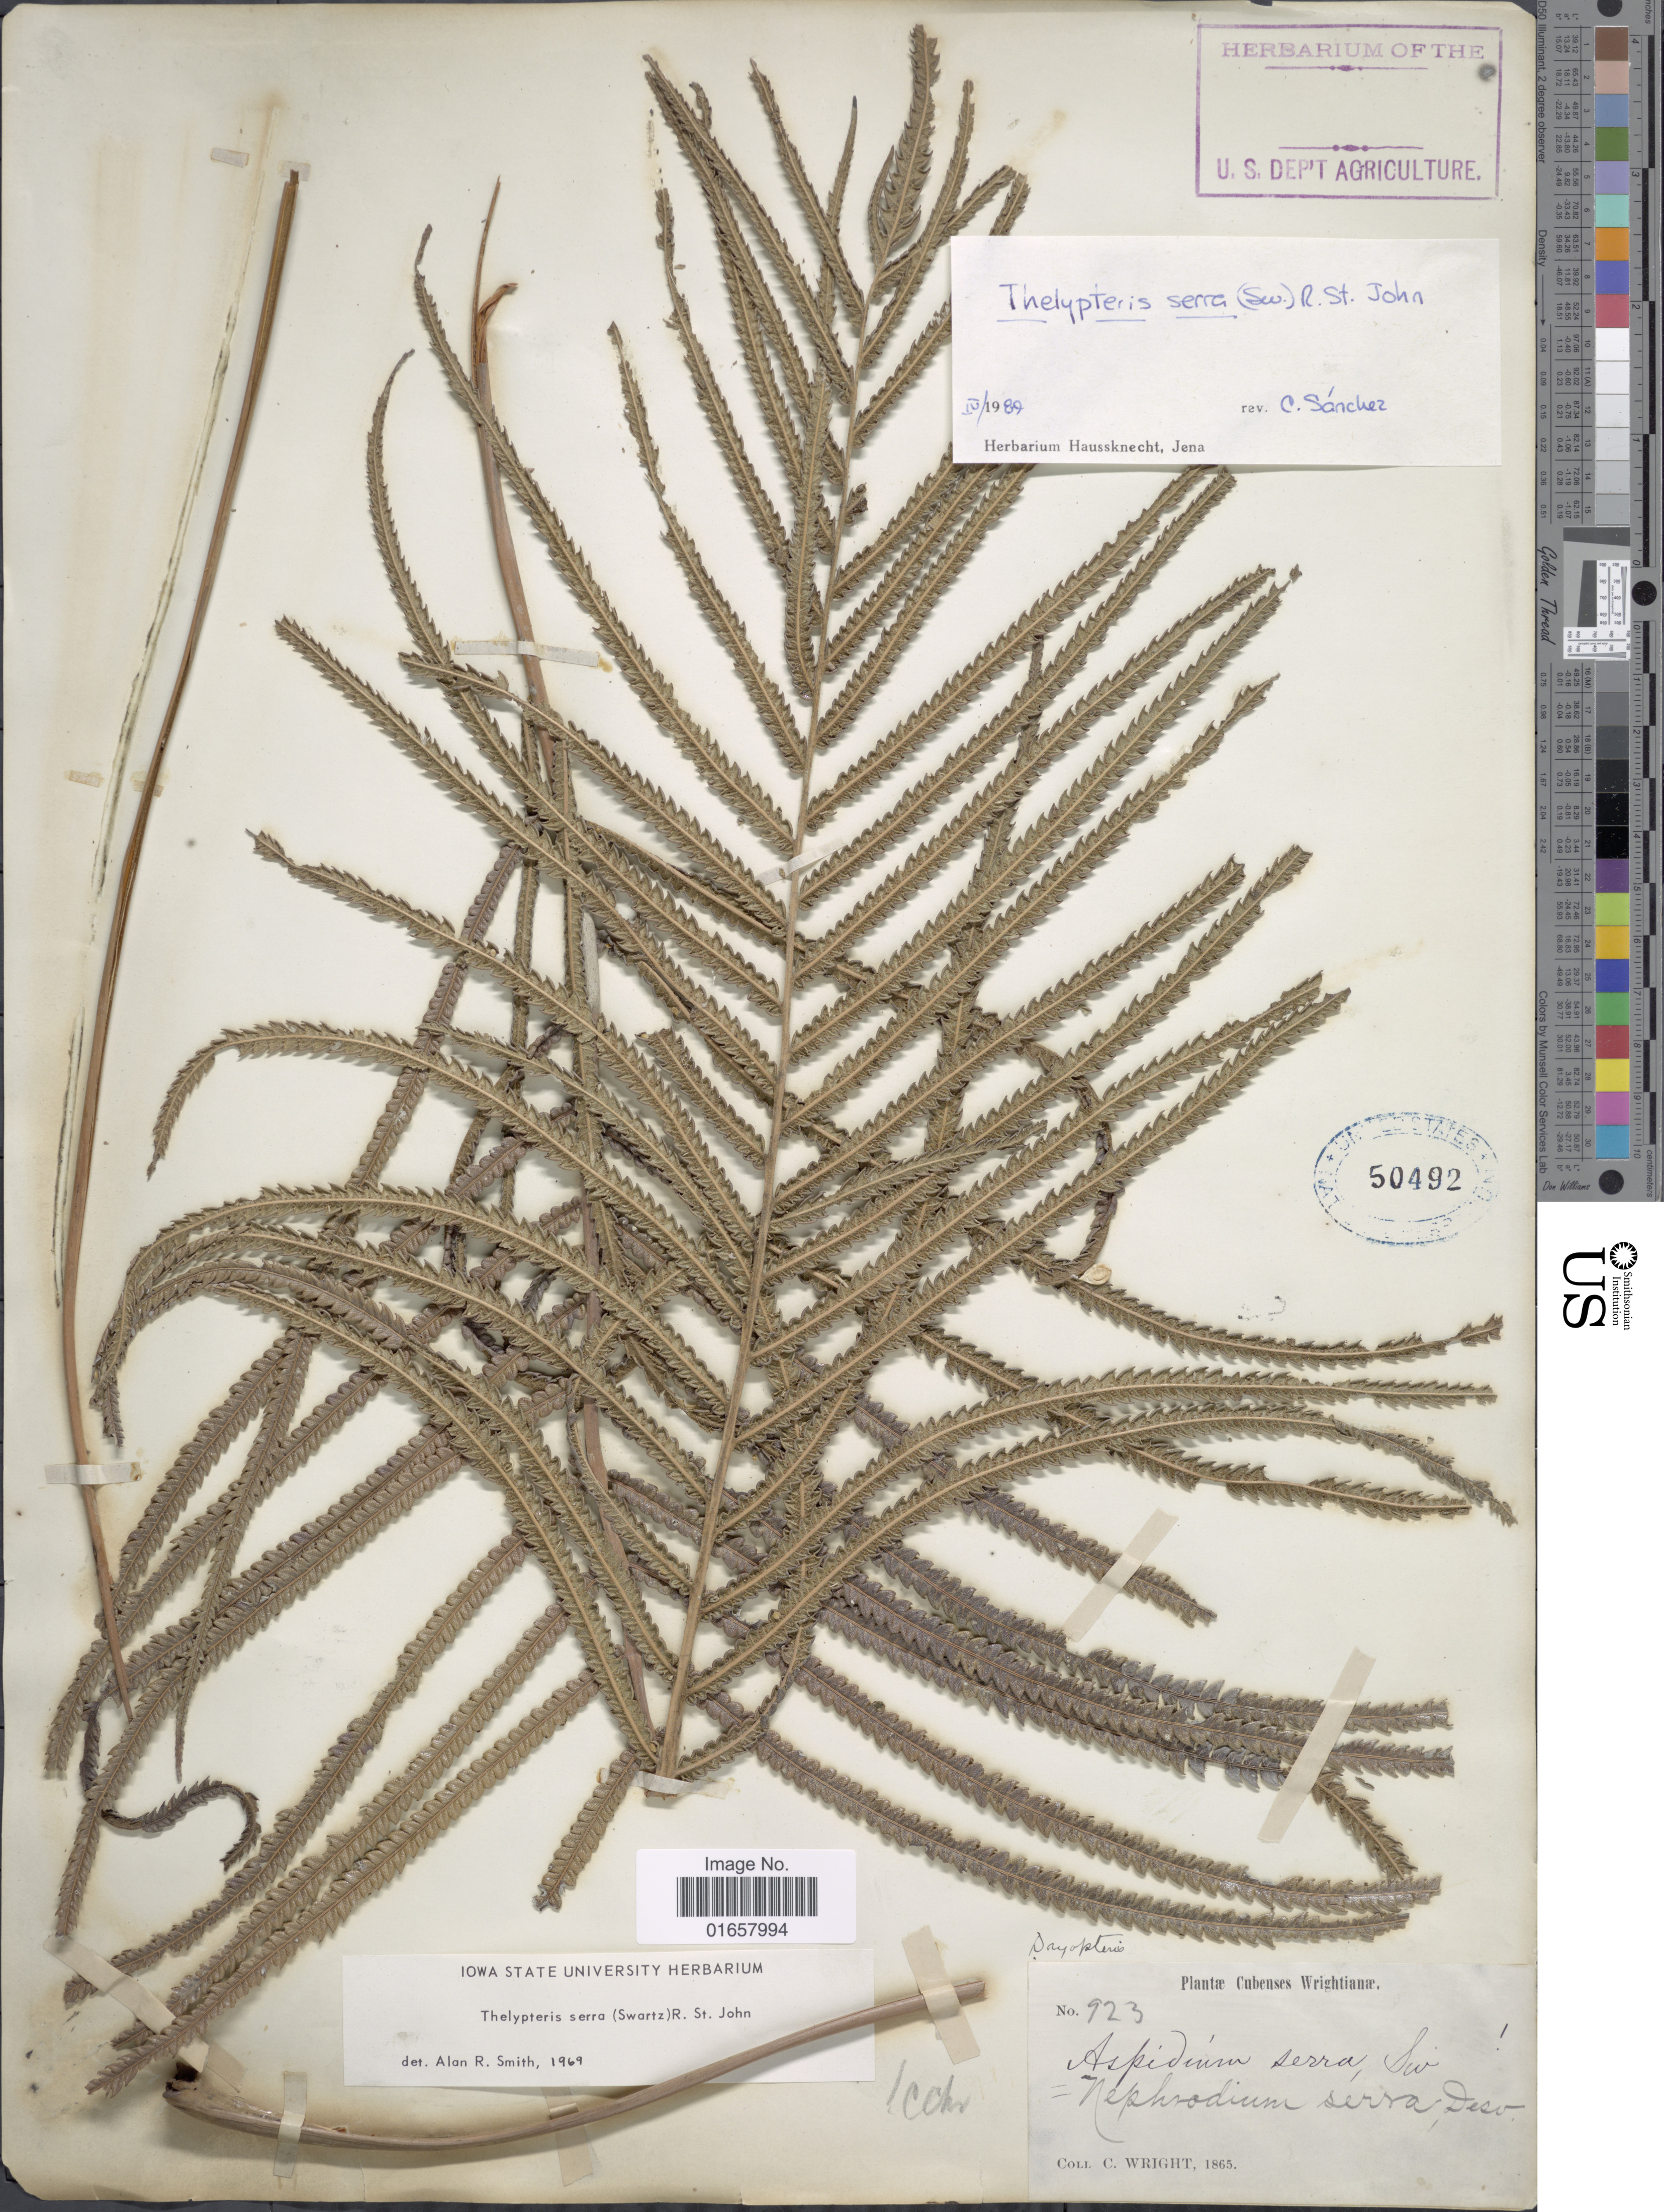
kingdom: Plantae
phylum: Tracheophyta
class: Polypodiopsida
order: Polypodiales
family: Thelypteridaceae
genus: Christella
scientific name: Christella serra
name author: (Sw.) Holttum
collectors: C. Wright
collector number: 923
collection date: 1865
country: Cuba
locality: Cubenses.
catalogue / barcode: US 50492